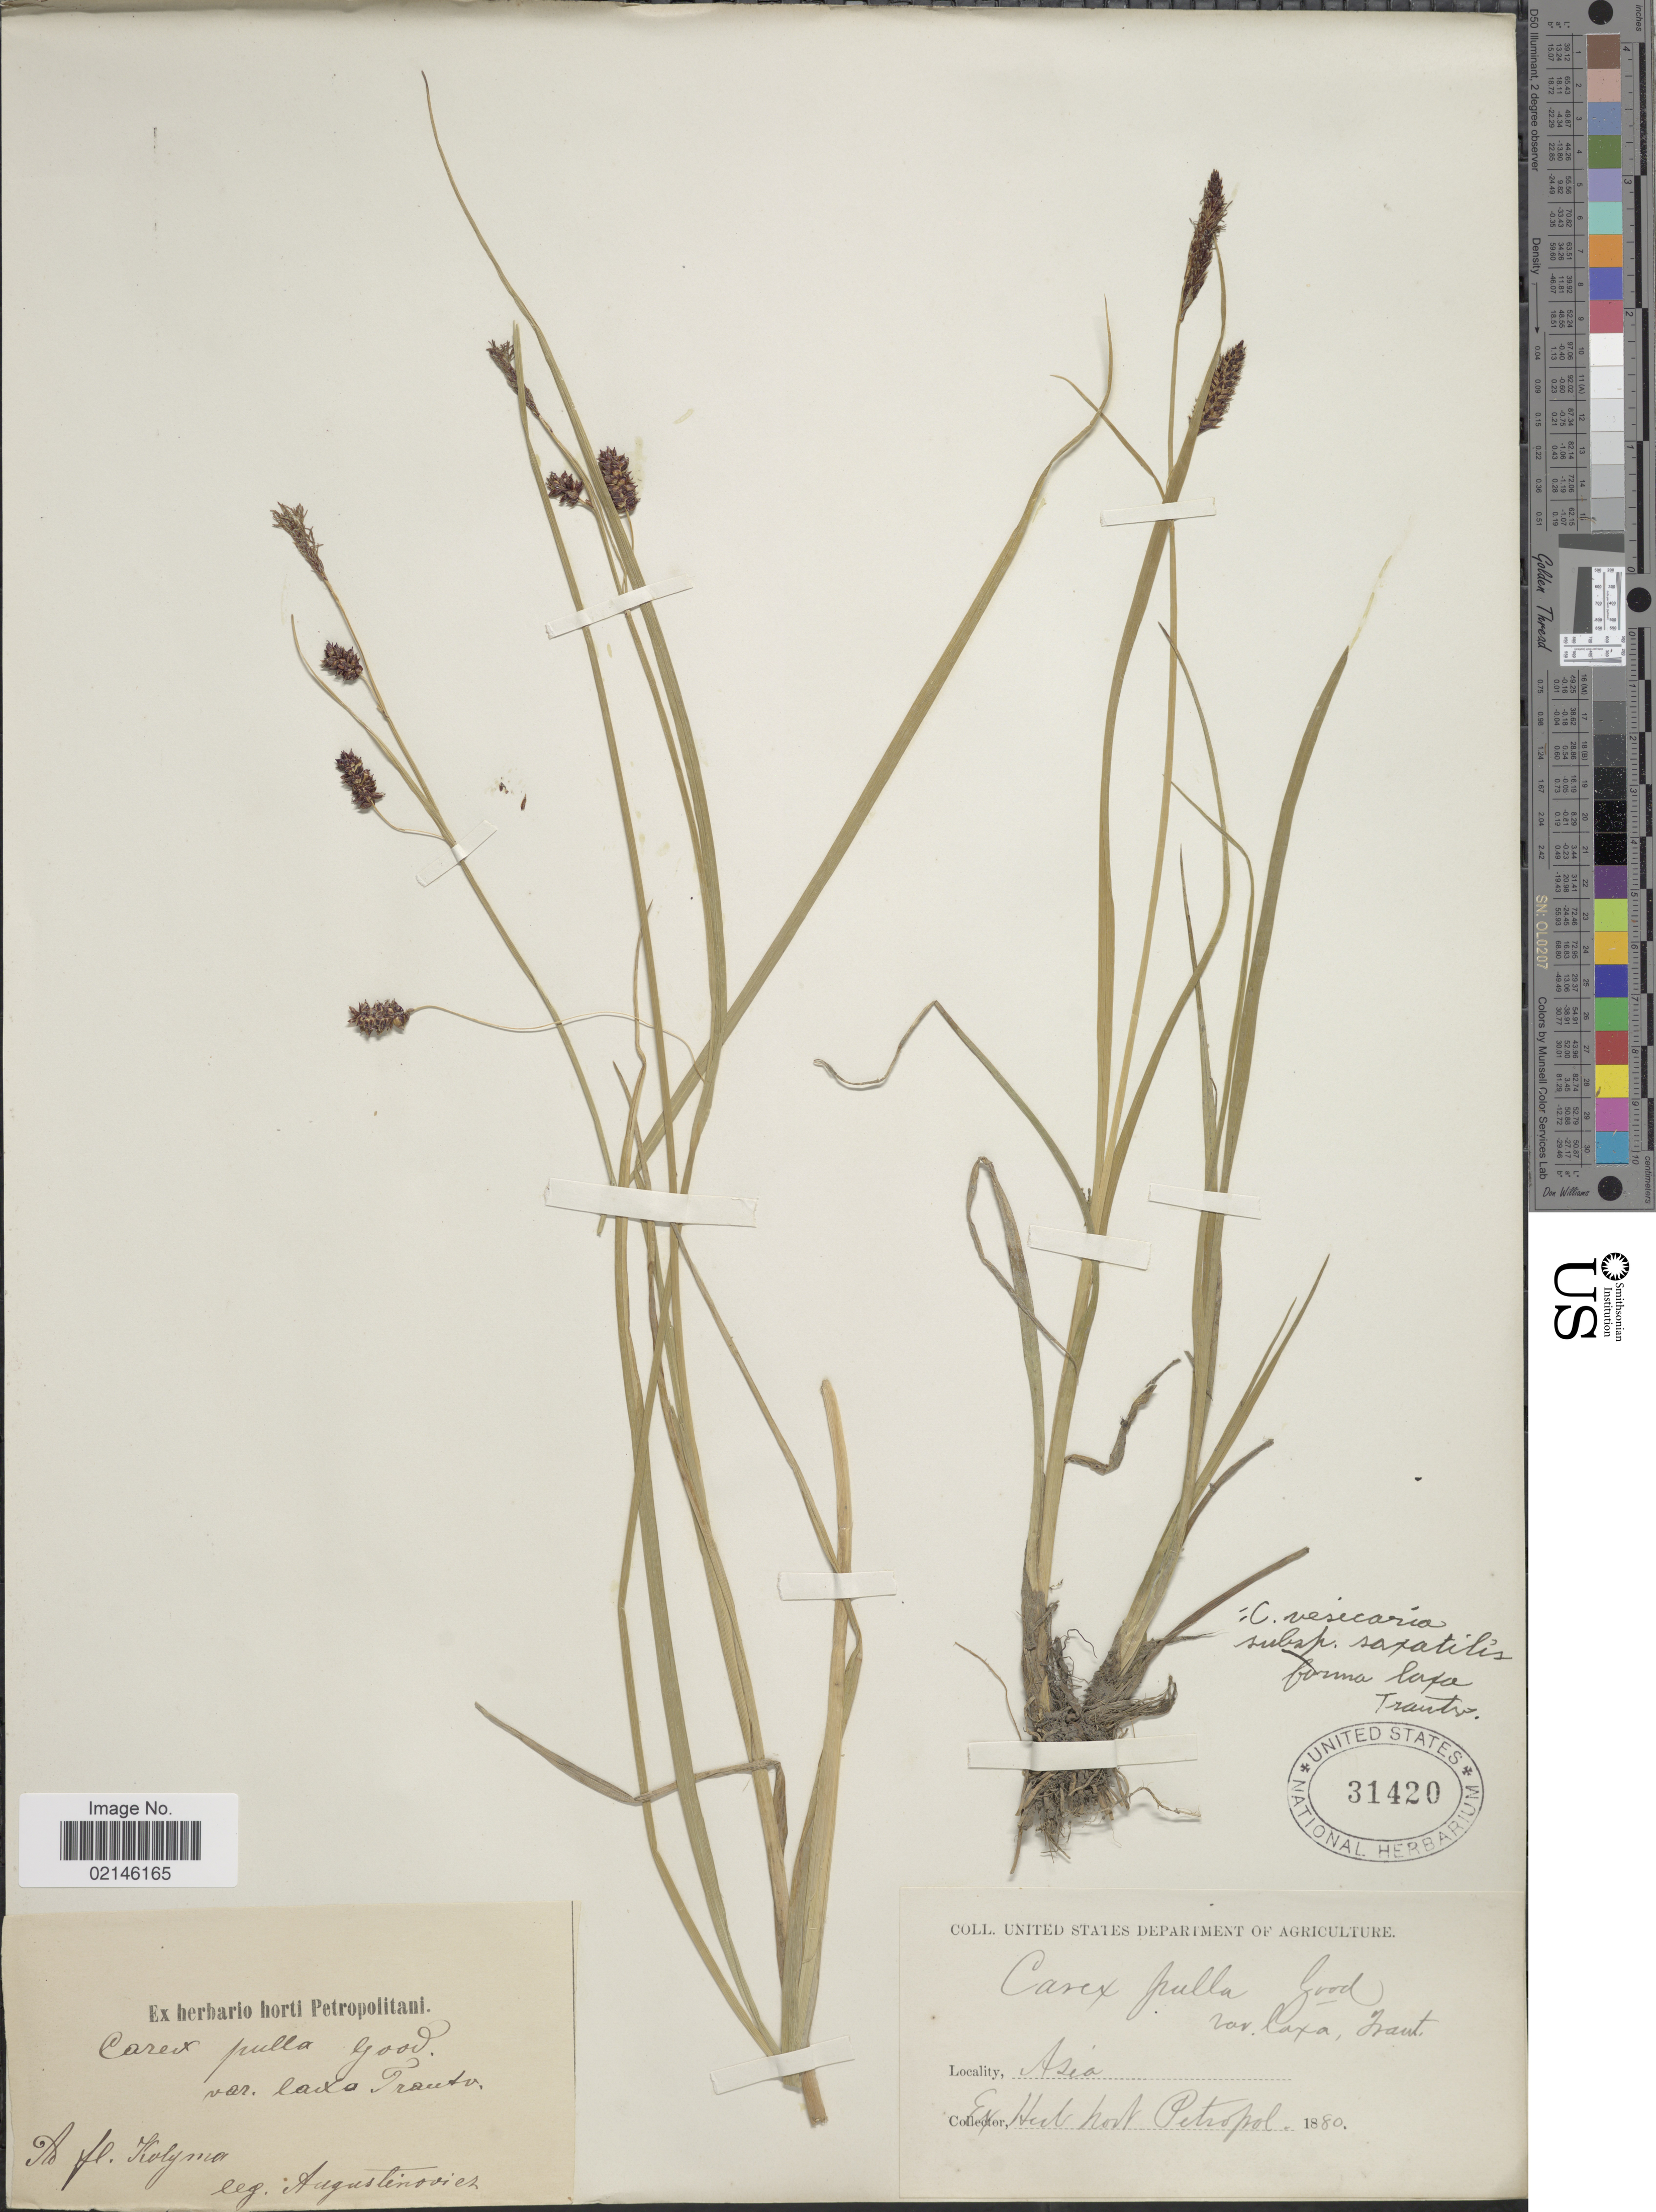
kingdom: Plantae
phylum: Tracheophyta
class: Liliopsida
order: Poales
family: Cyperaceae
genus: Carex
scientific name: Carex vesicaria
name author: L.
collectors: Augustinowicz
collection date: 1880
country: Russian Federation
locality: Kolyma. Asia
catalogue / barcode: US 31420